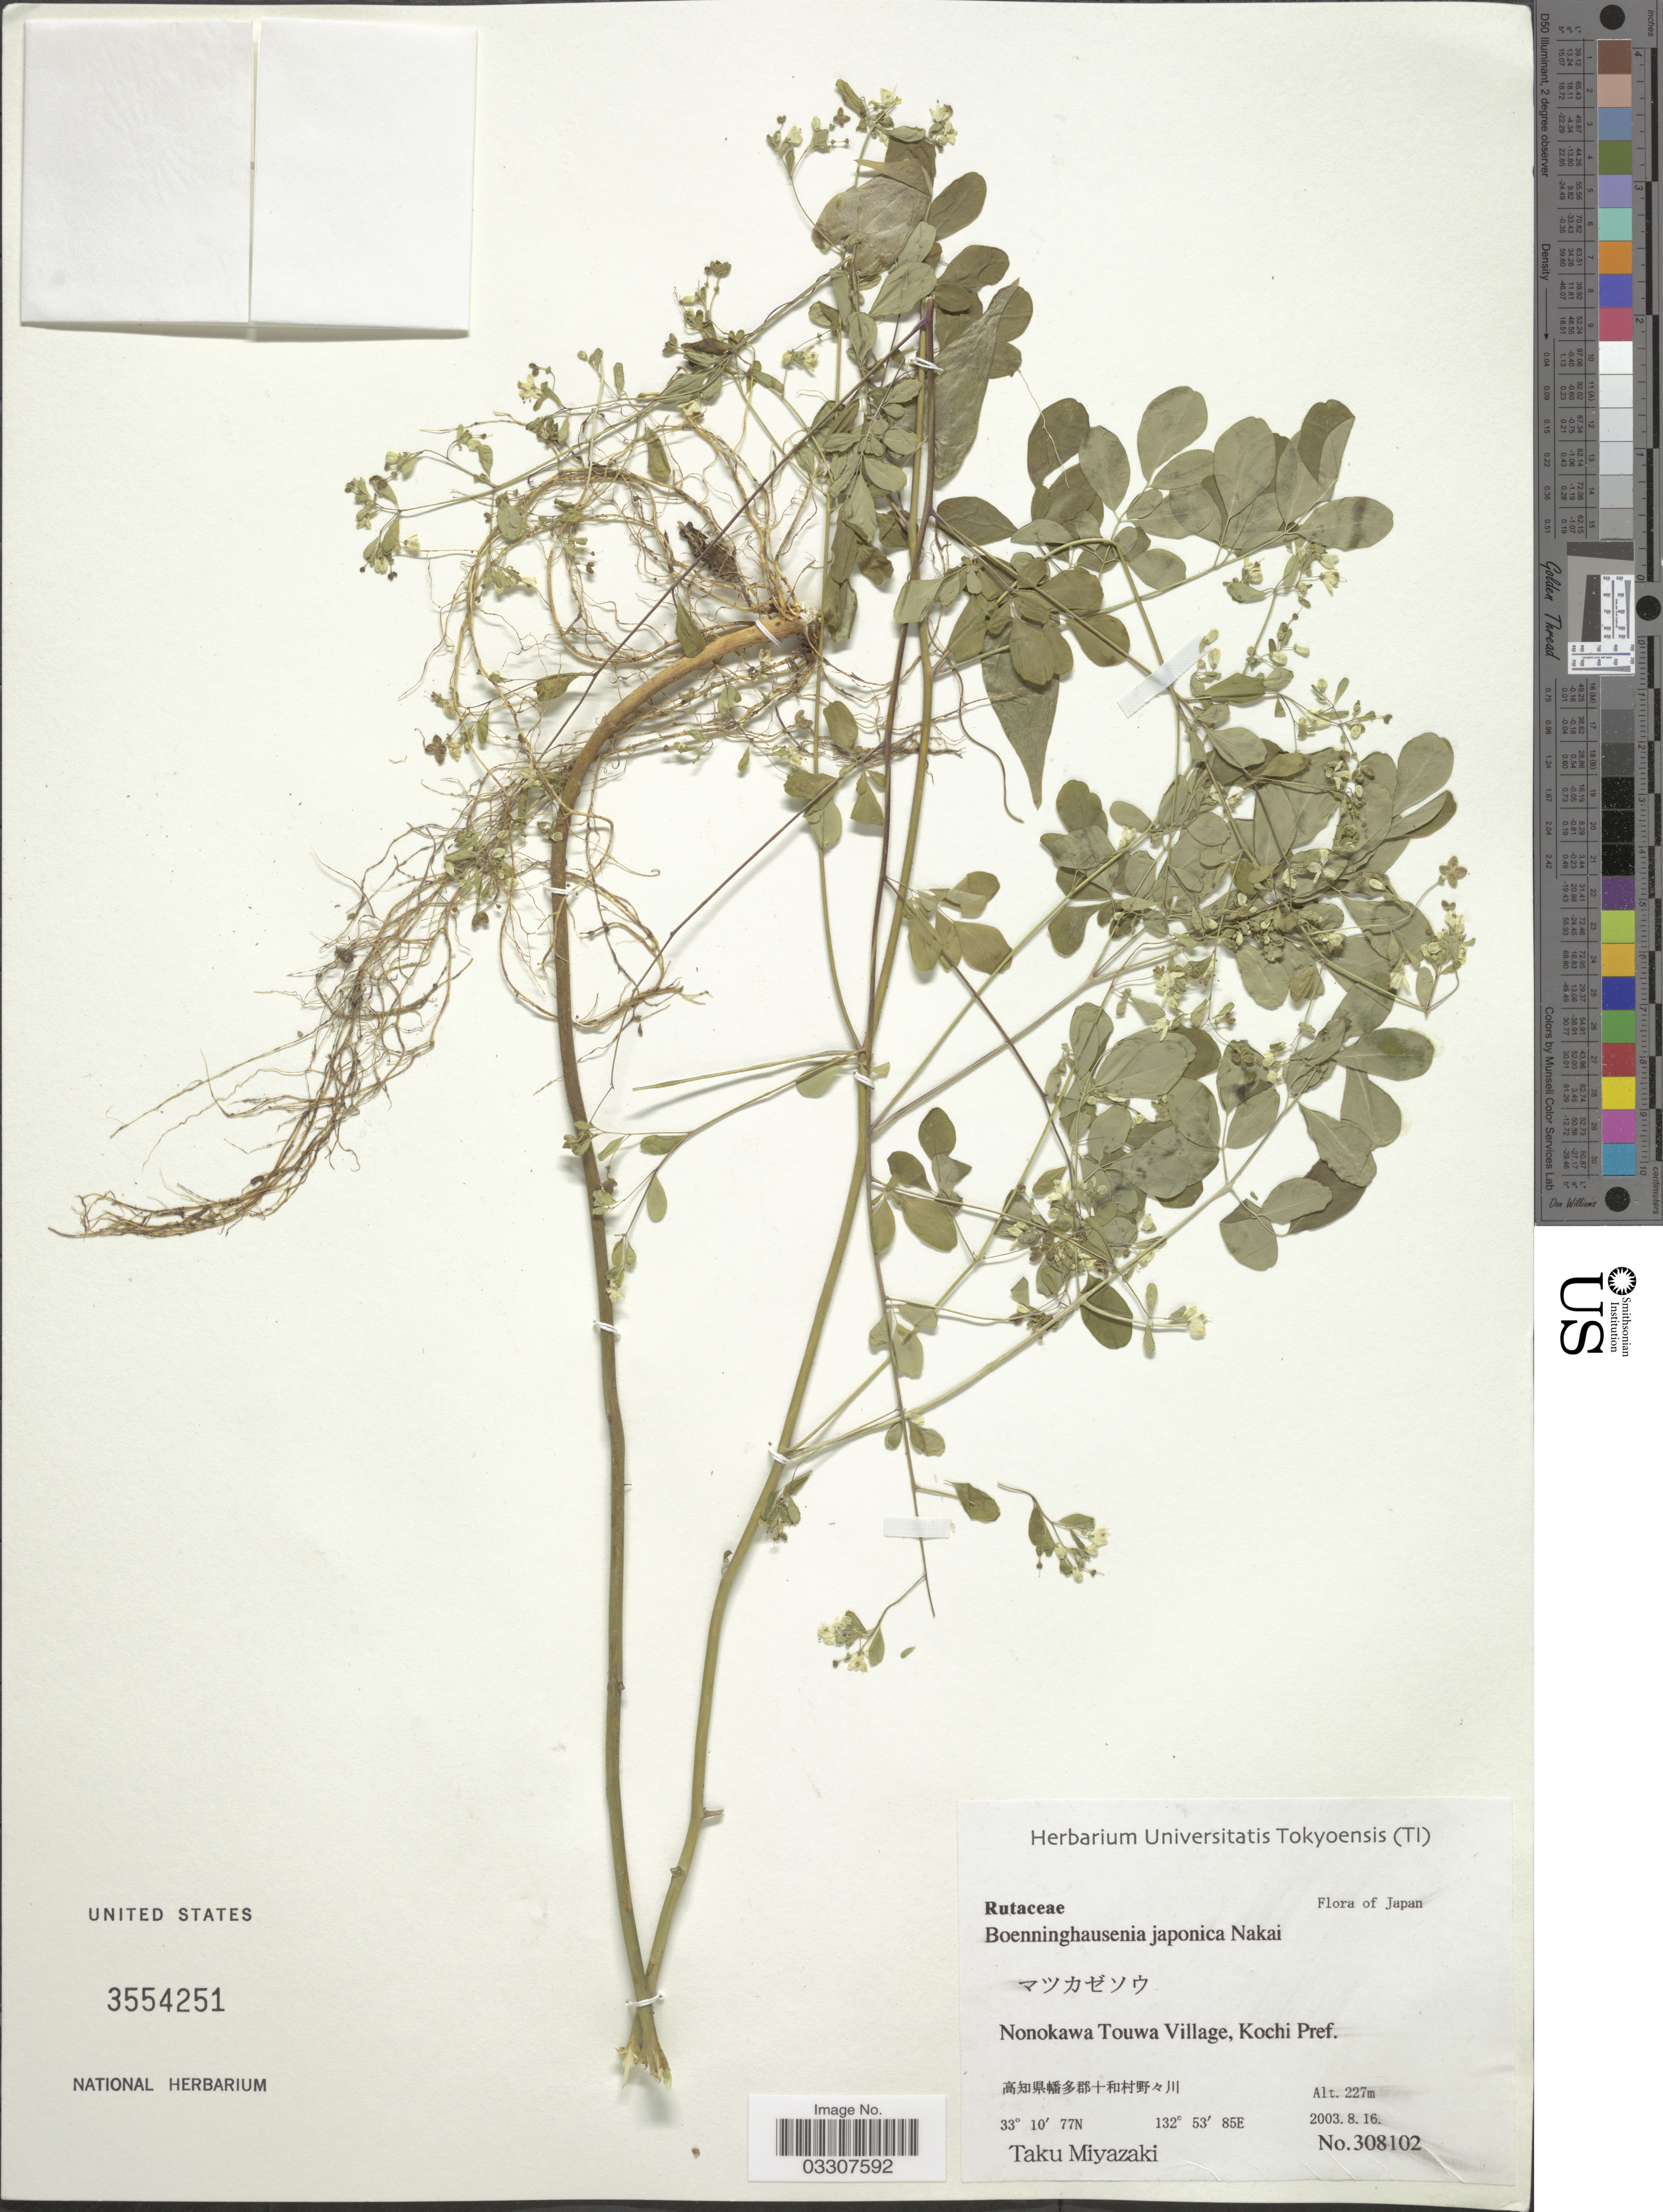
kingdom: Plantae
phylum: Tracheophyta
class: Magnoliopsida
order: Sapindales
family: Rutaceae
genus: Boenninghausenia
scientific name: Boenninghausenia japonica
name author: (Siebold ex Miq.) Nakai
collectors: T. Miyazaki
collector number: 308102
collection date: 2003-08-16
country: Japan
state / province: Koti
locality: Nonokawa Touwa Village, Kochi Pref. X.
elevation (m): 227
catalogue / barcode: US 3554251